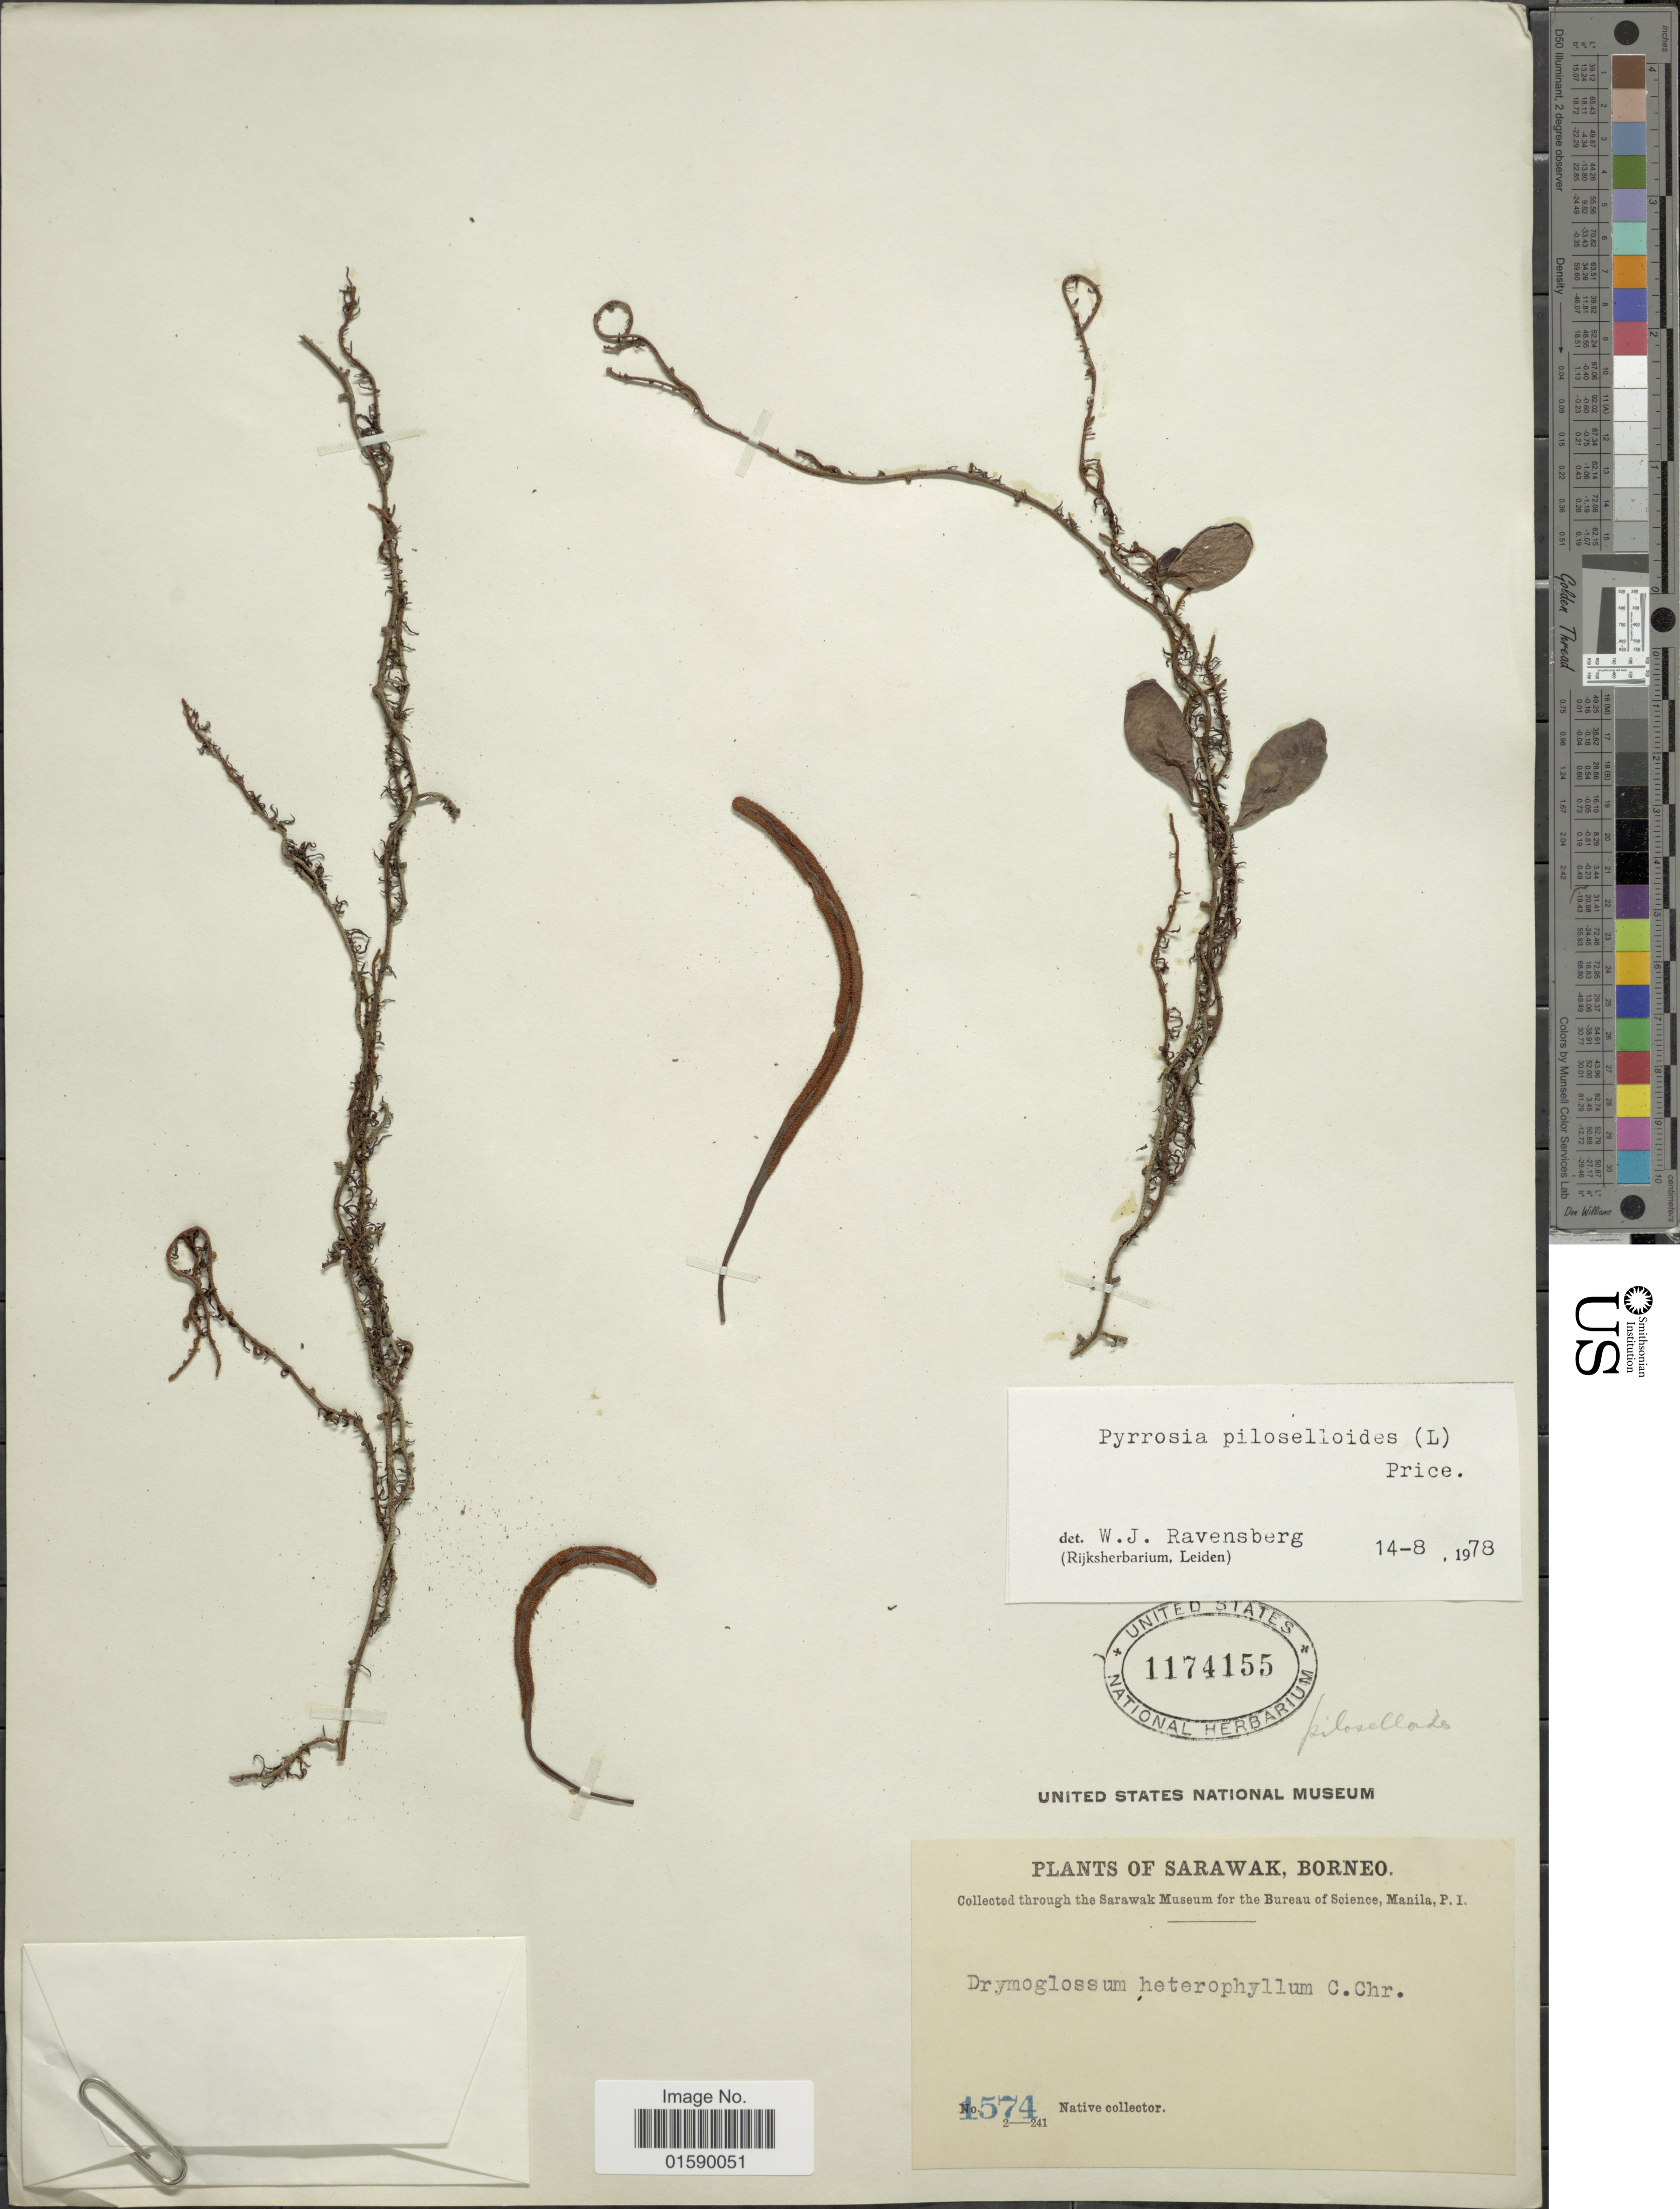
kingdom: Plantae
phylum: Tracheophyta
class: Polypodiopsida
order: Polypodiales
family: Polypodiaceae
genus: Pyrrosia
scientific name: Pyrrosia piloselloides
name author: (L.) M.G. Price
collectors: Native collector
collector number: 1574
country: Malaysia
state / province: Sarawak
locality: Sarawak, Borneo.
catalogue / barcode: US 1174155